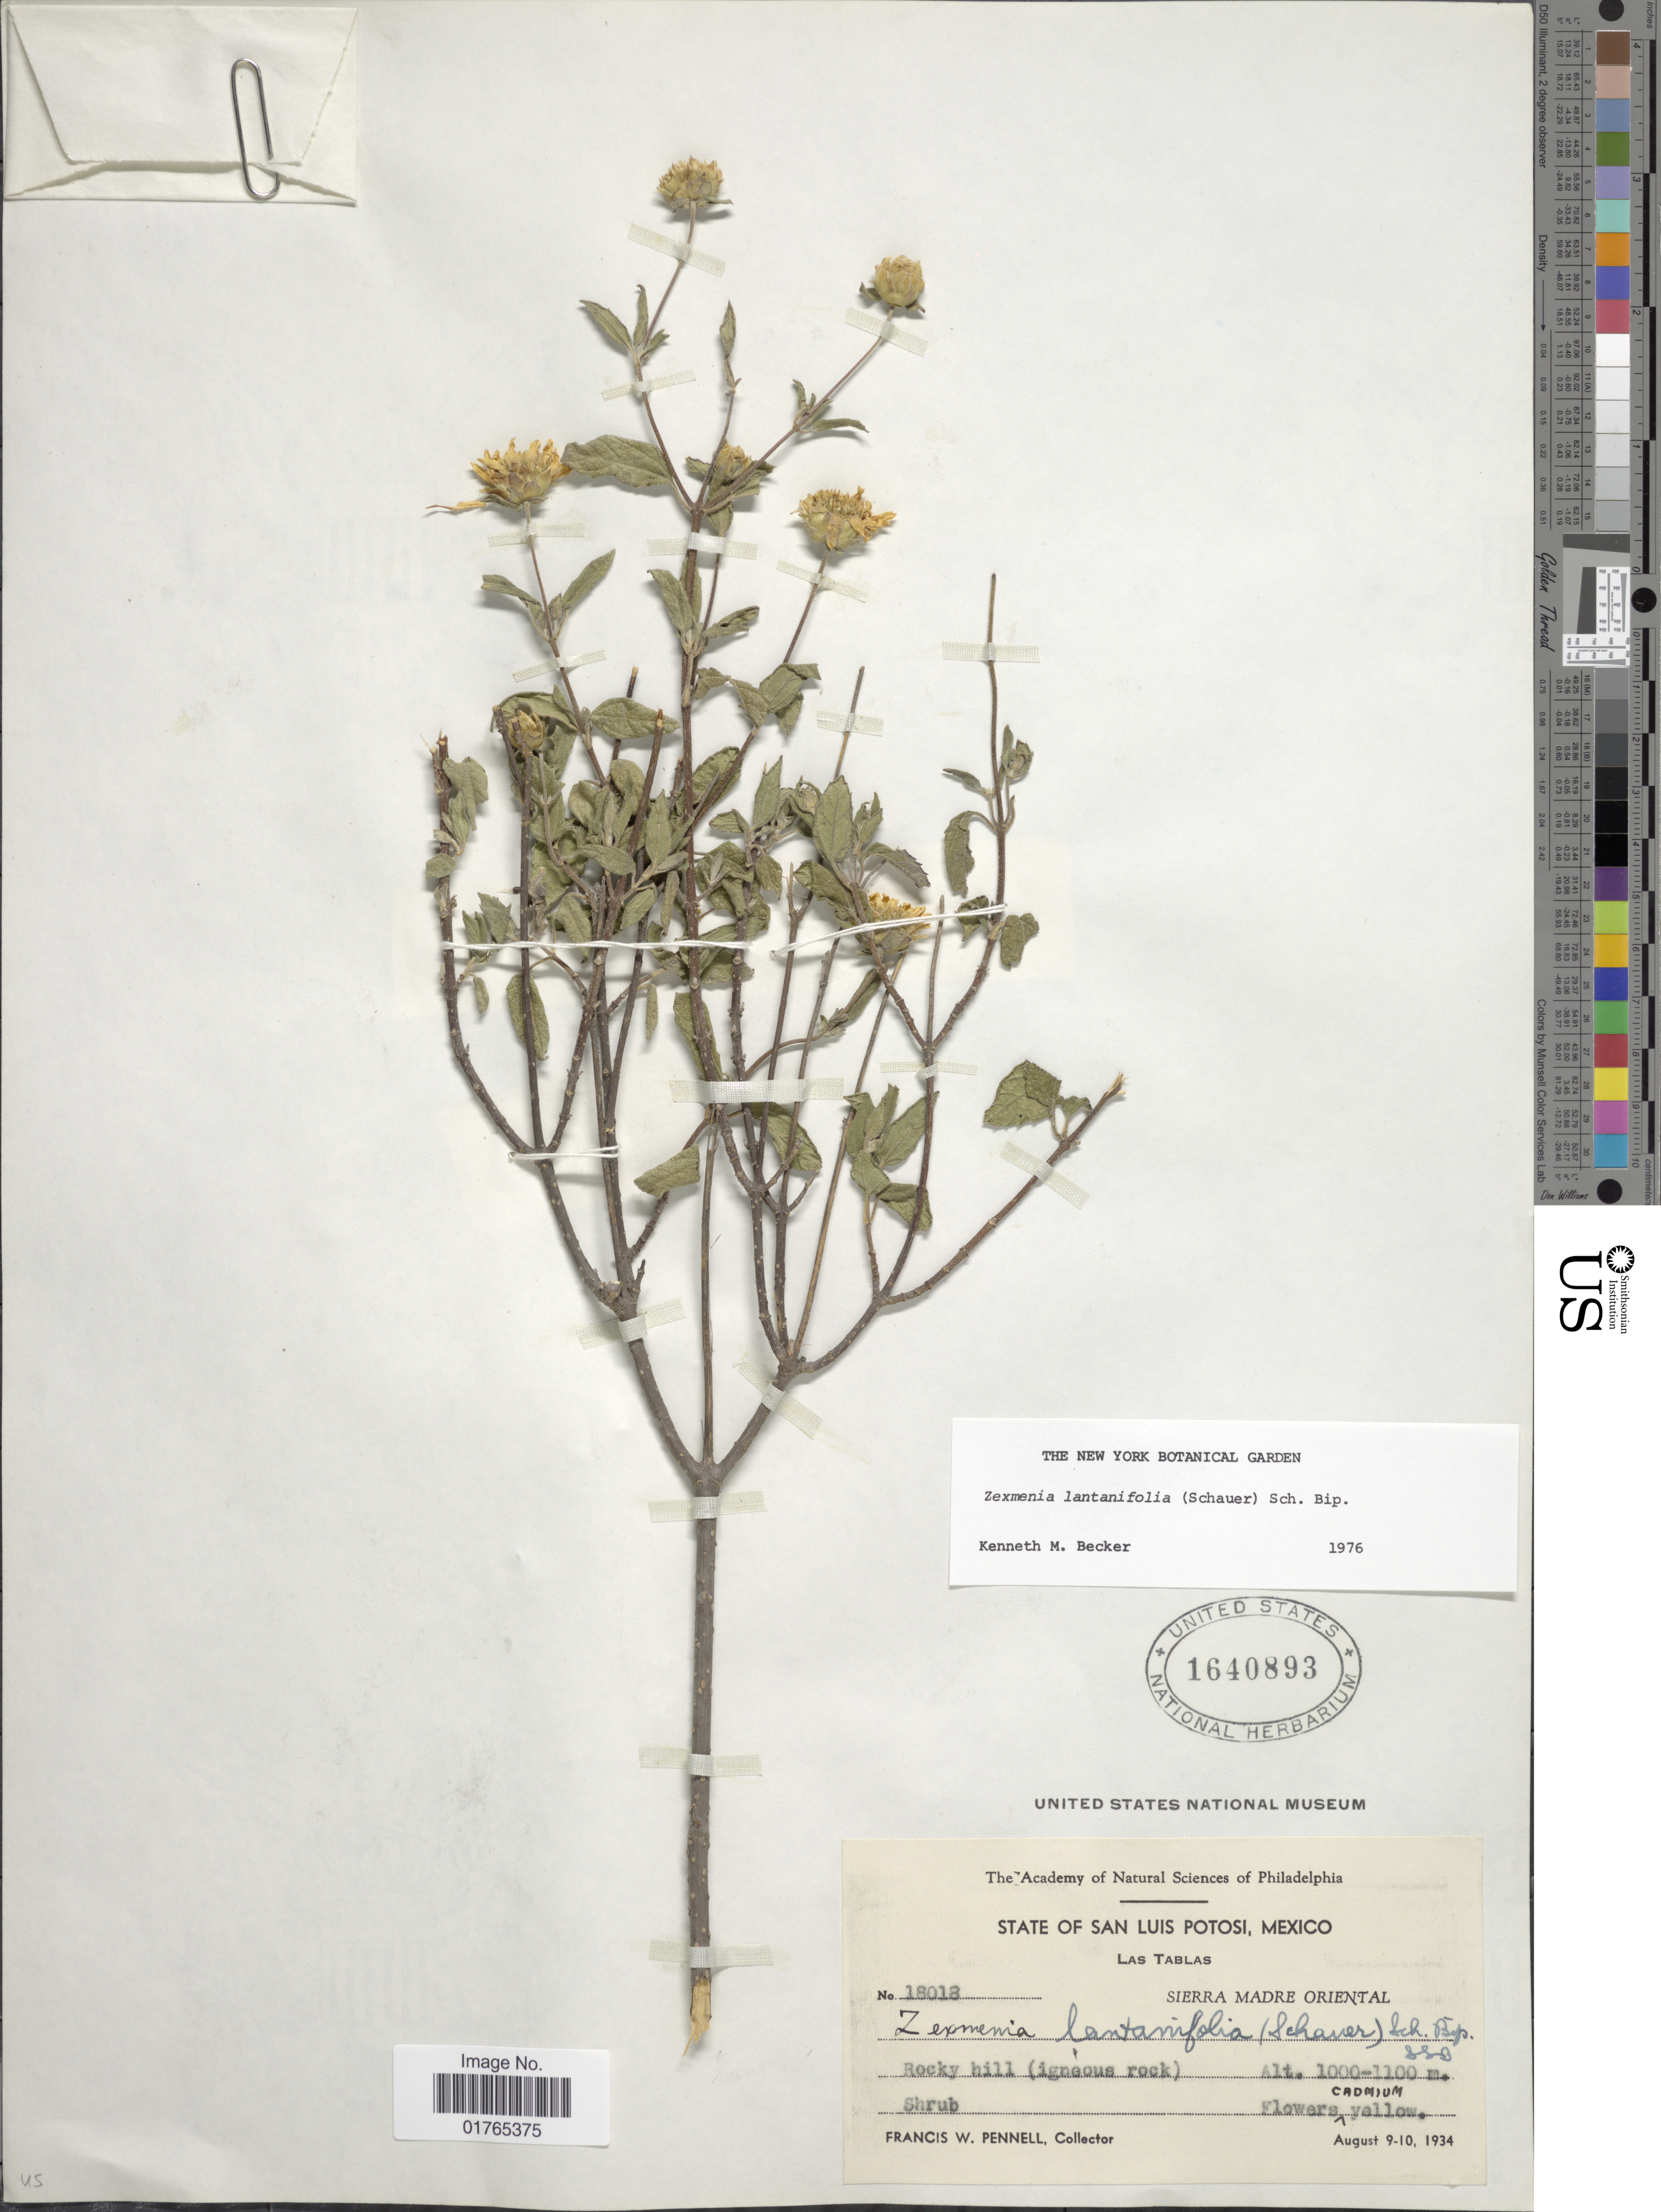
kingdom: Plantae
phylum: Tracheophyta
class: Magnoliopsida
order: Asterales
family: Asteraceae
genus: Jefea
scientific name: Jefea lantanifolia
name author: (S. Schauer) Strother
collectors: F. W. Pennell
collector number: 18018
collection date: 1934-08-09/1934-08-10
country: Mexico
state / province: San Luis Potosí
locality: Las Tablas, Sierra Madre Oriental, rocky hill (igneous rock)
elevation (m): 1000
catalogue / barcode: US 1640893